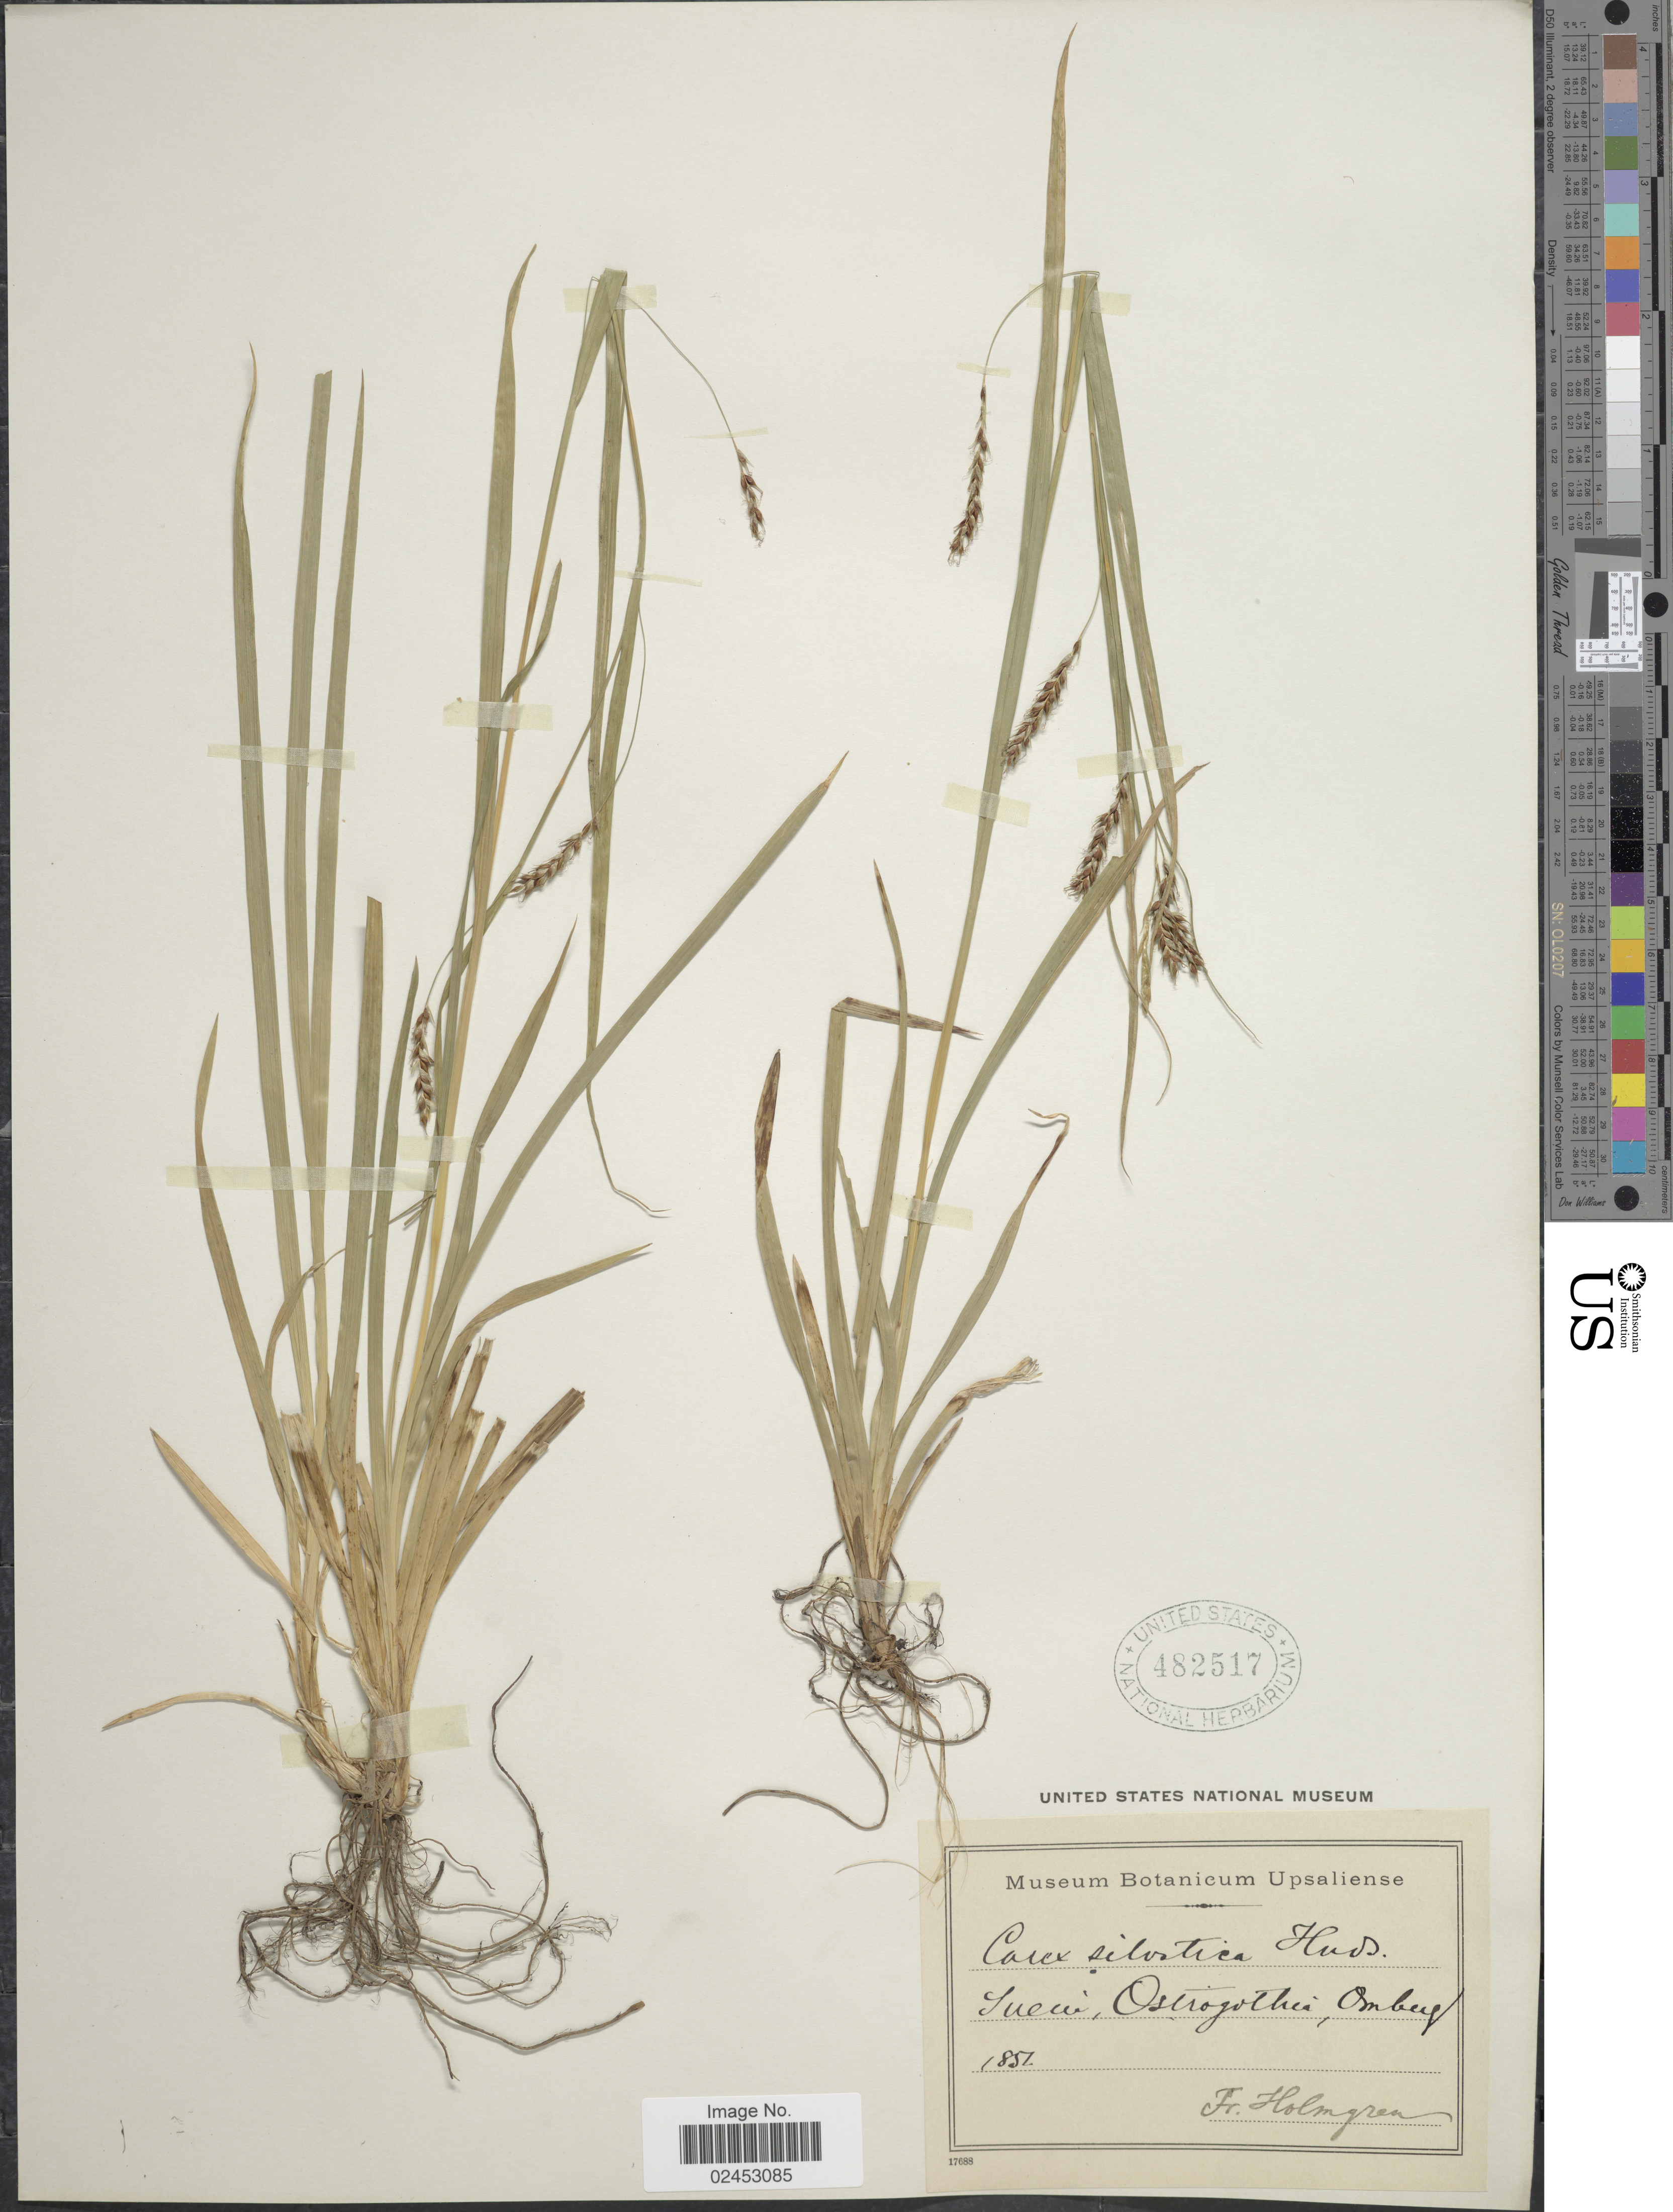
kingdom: Plantae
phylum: Tracheophyta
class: Liliopsida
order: Poales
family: Cyperaceae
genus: Carex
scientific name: Carex sylvatica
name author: Huds.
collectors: F. Holmgren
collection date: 1856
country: Sweden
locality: Suecia, Ostrogothia, Omberg.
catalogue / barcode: US 482517